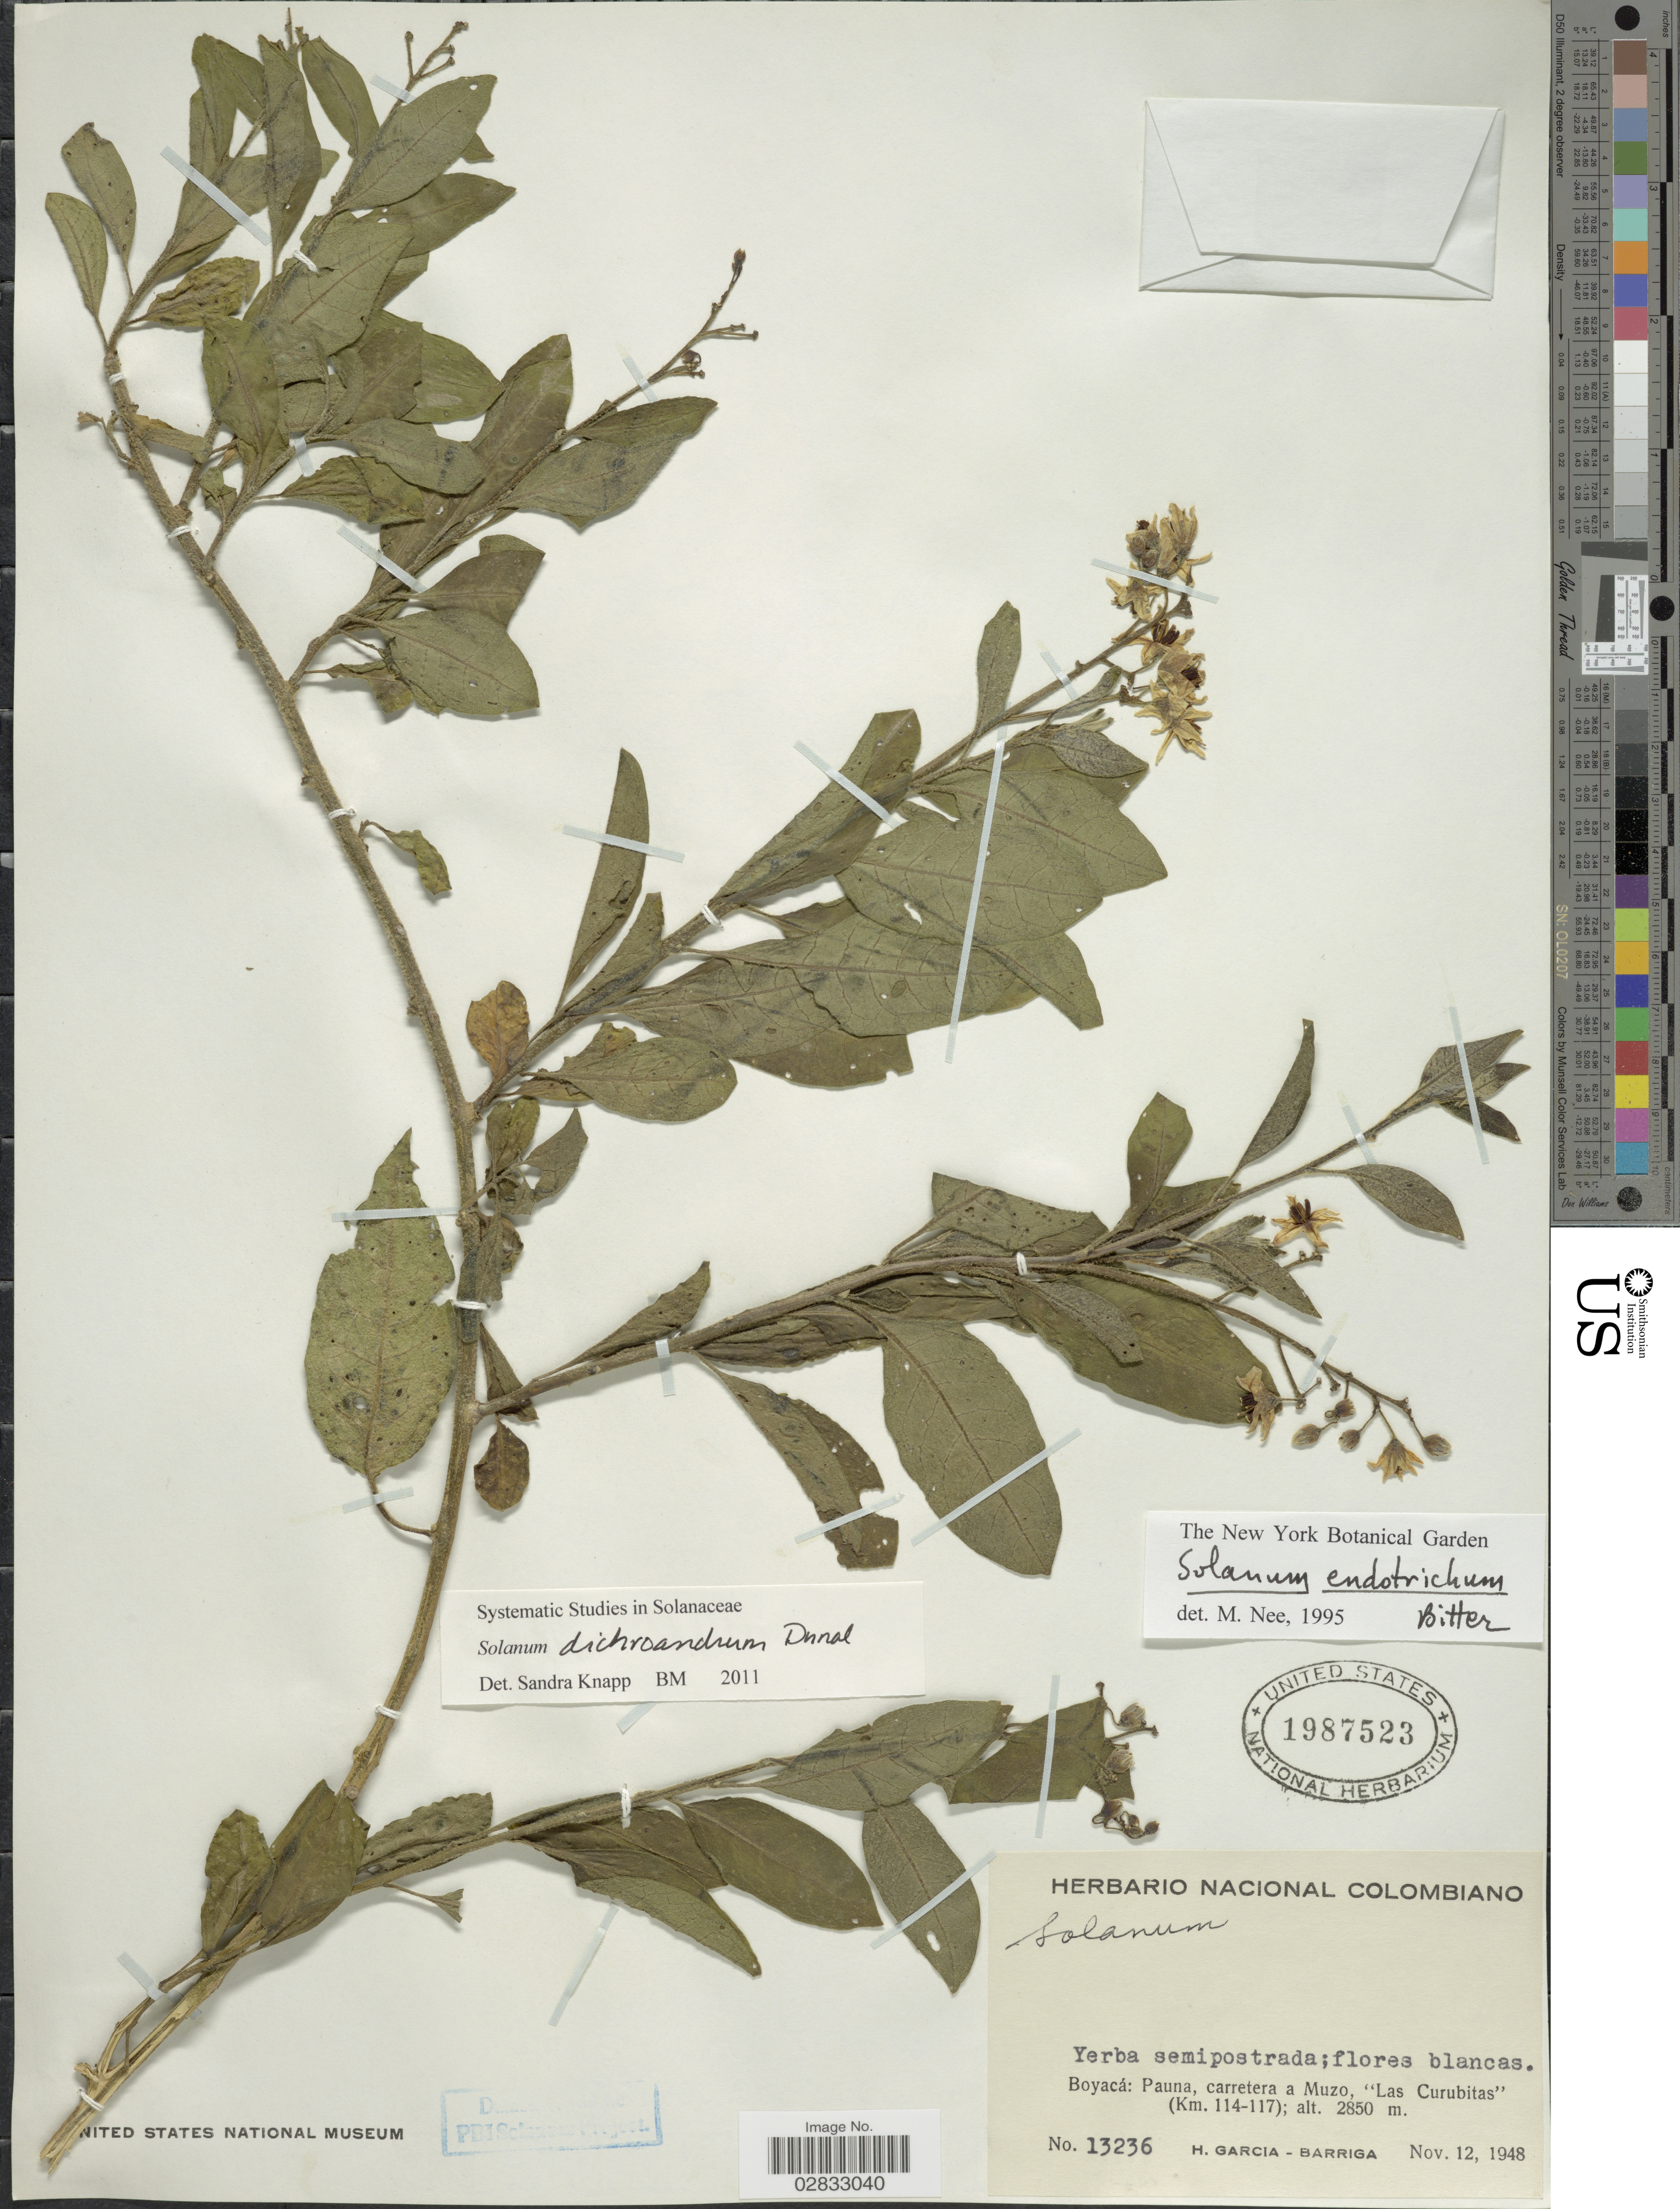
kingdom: Plantae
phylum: Tracheophyta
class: Magnoliopsida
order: Solanales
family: Solanaceae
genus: Solanum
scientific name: Solanum dichroandrum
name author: Dunal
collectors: H. García Barriga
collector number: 13236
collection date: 1948-11-12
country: Colombia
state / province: Boyacá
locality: Pauna, carretera a Muzo, "Las Curubitas" (Km. 114-117).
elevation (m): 2850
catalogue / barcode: US 1987523